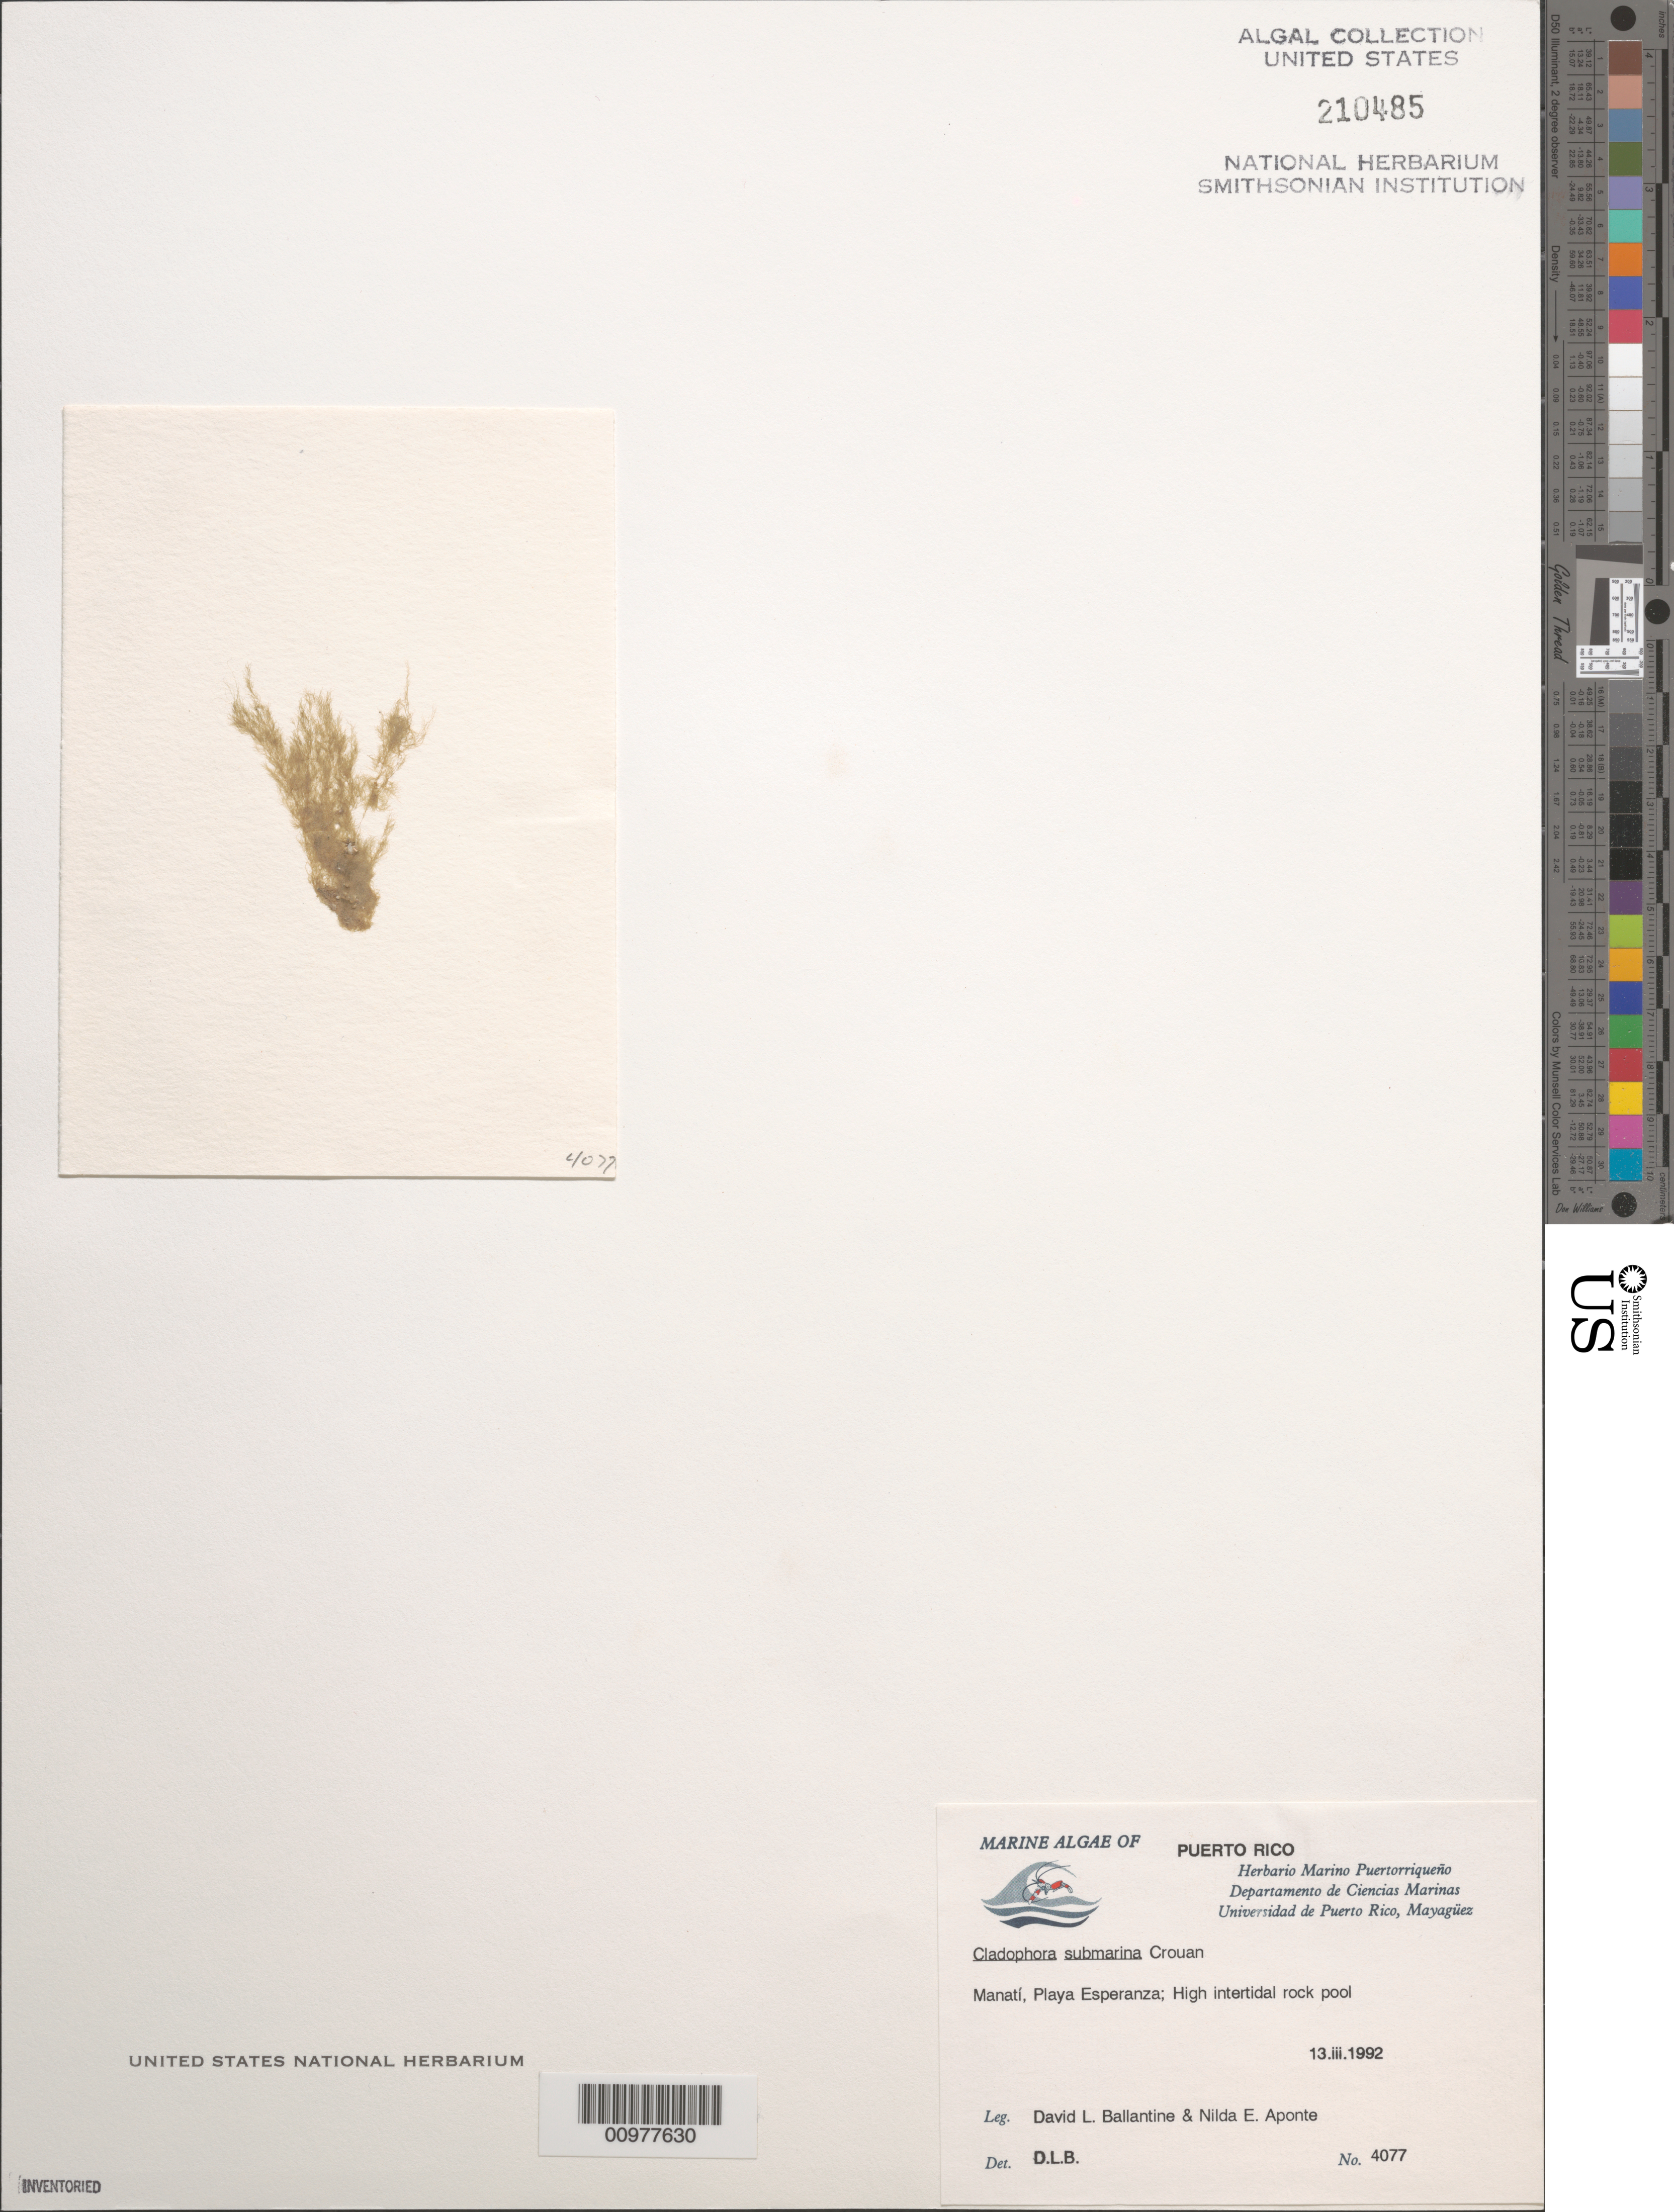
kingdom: Plantae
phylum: Chlorophyta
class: Ulvophyceae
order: Cladophorales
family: Cladophoraceae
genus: Cladophora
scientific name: Cladophora submarina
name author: P. Crouan & H. Crouan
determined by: Ballantine, D. L.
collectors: D.L. Ballantine & N. E. Aponte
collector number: DLB 4077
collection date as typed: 13 Mar 1992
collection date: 1992-03-13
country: Puerto Rico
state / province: Manati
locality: Playa Esperanza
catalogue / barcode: US 210485